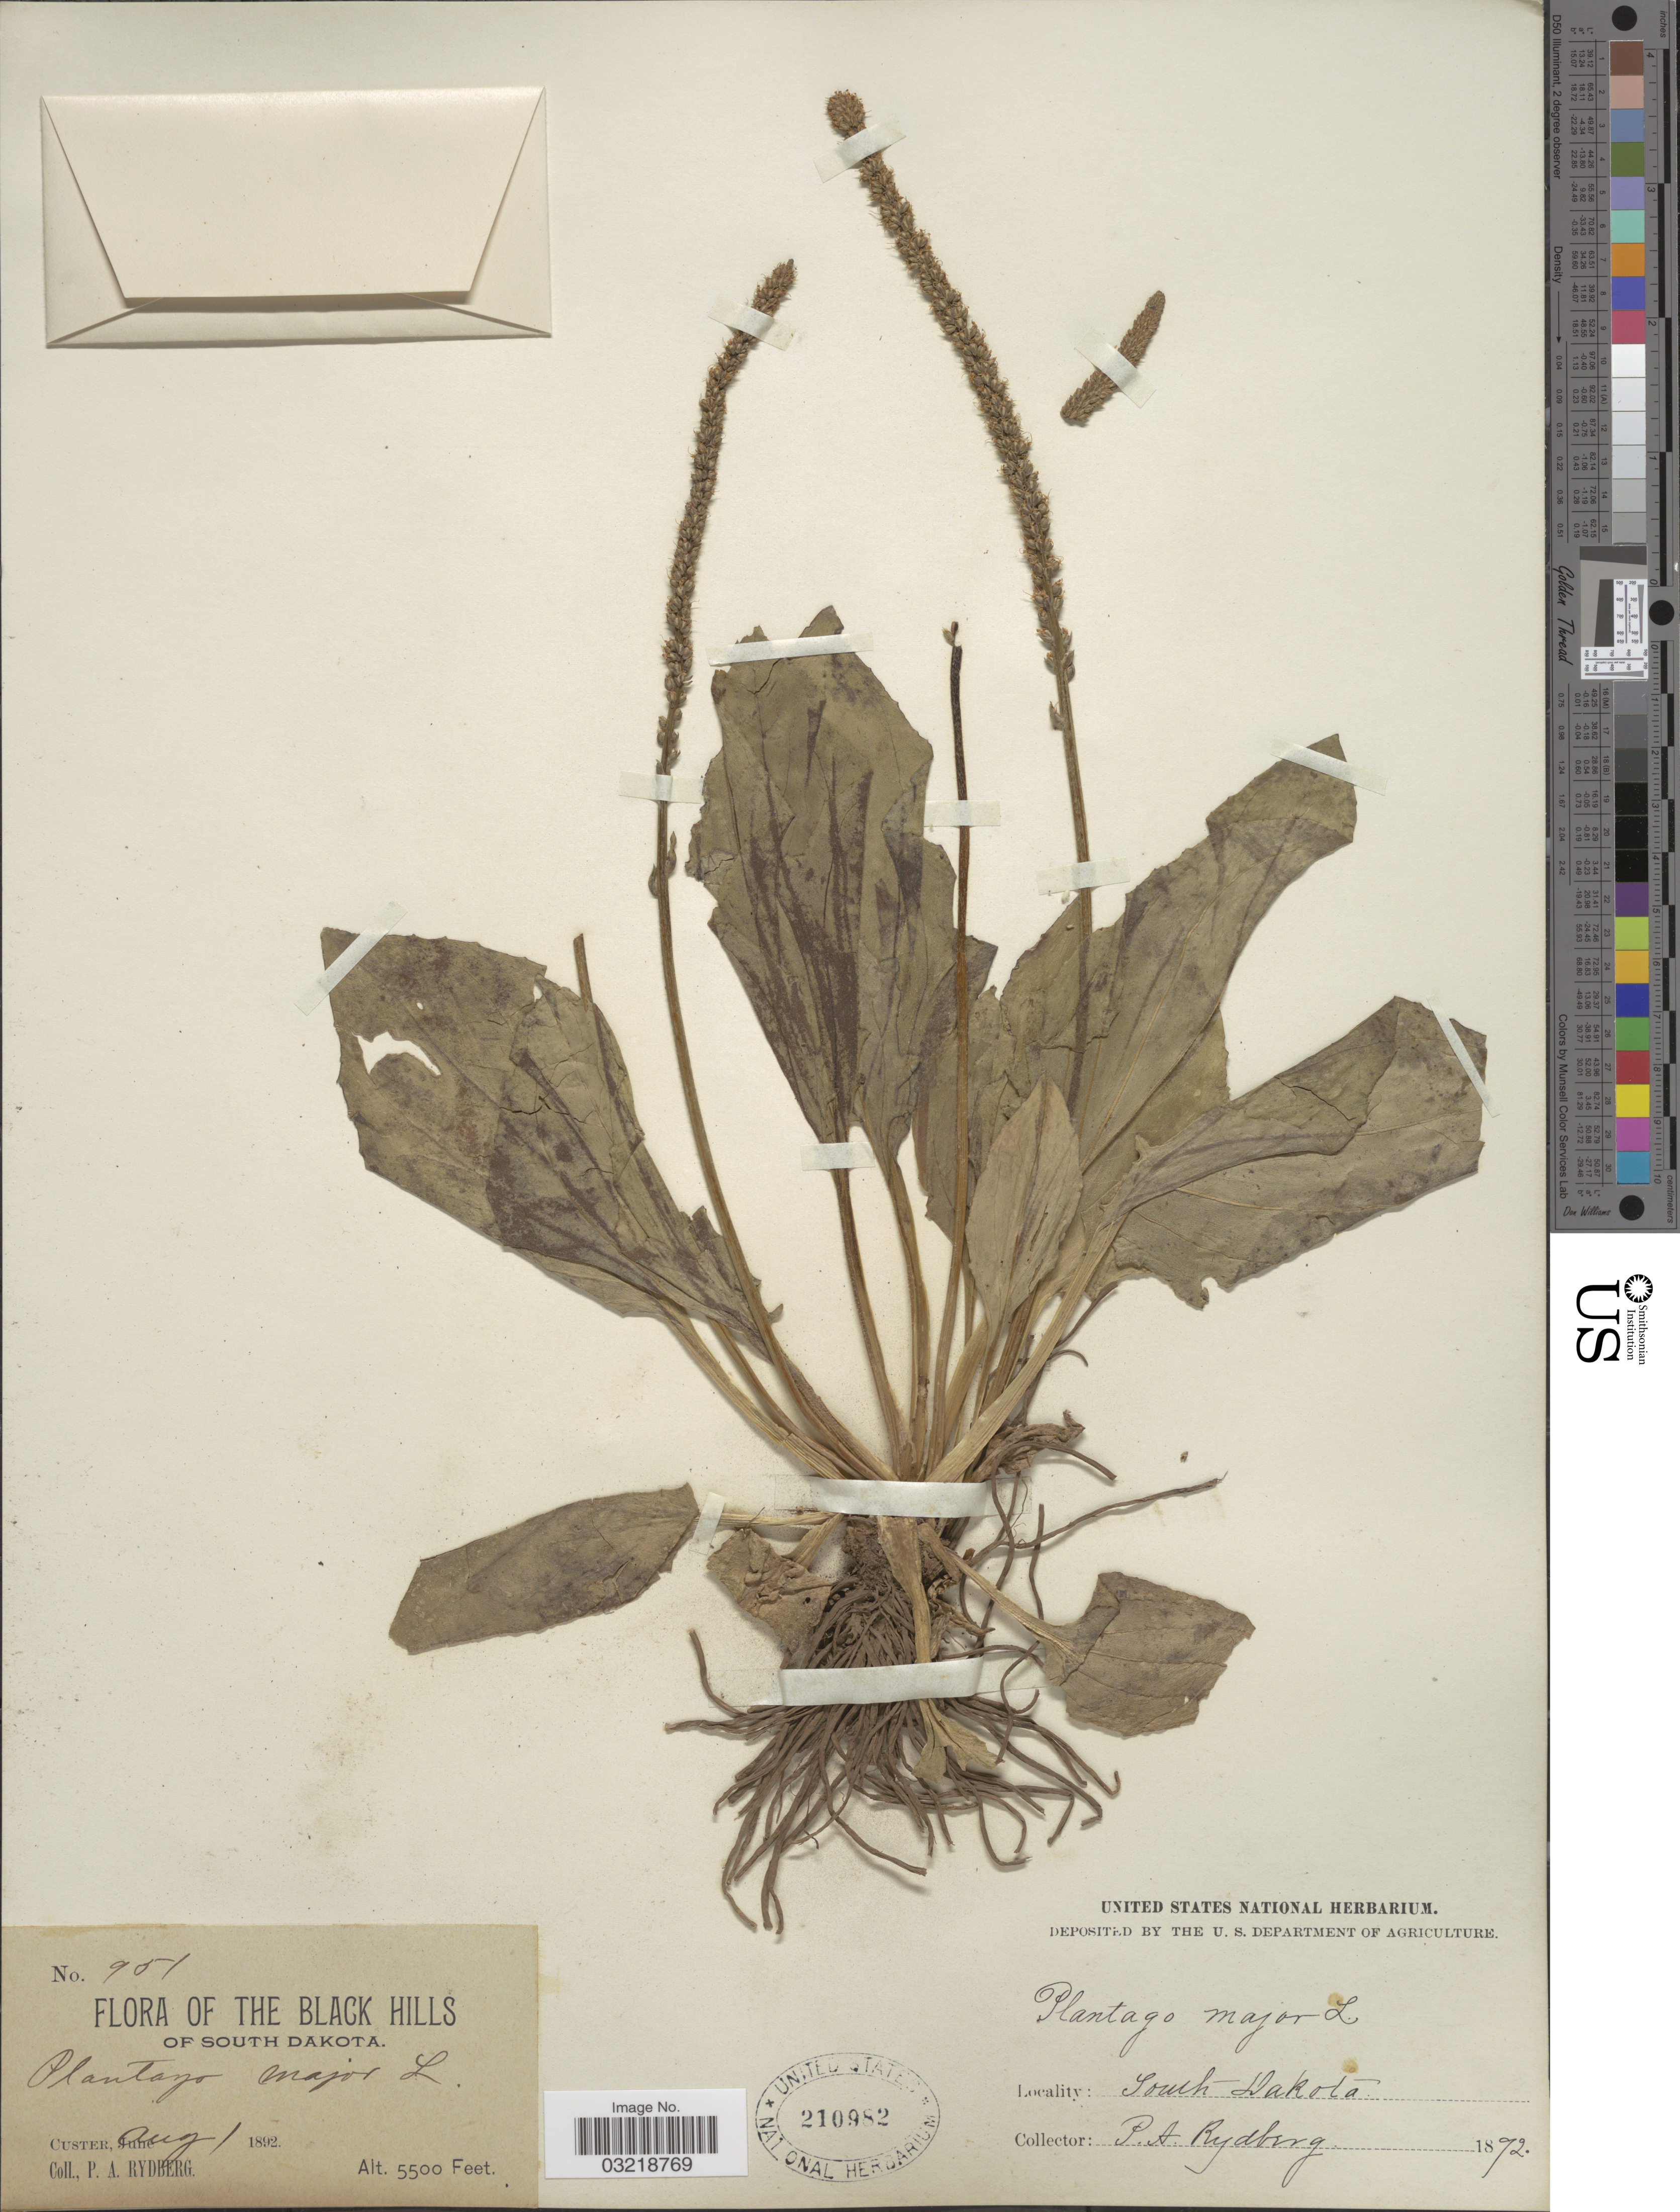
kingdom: Plantae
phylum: Tracheophyta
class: Magnoliopsida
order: Lamiales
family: Plantaginaceae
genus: Plantago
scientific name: Plantago major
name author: L.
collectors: P. A. Rydberg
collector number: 951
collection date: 1892-08-01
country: United States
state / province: South Dakota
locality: The Black Hills of South Dakota. Custer.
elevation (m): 1676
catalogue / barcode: US 210982